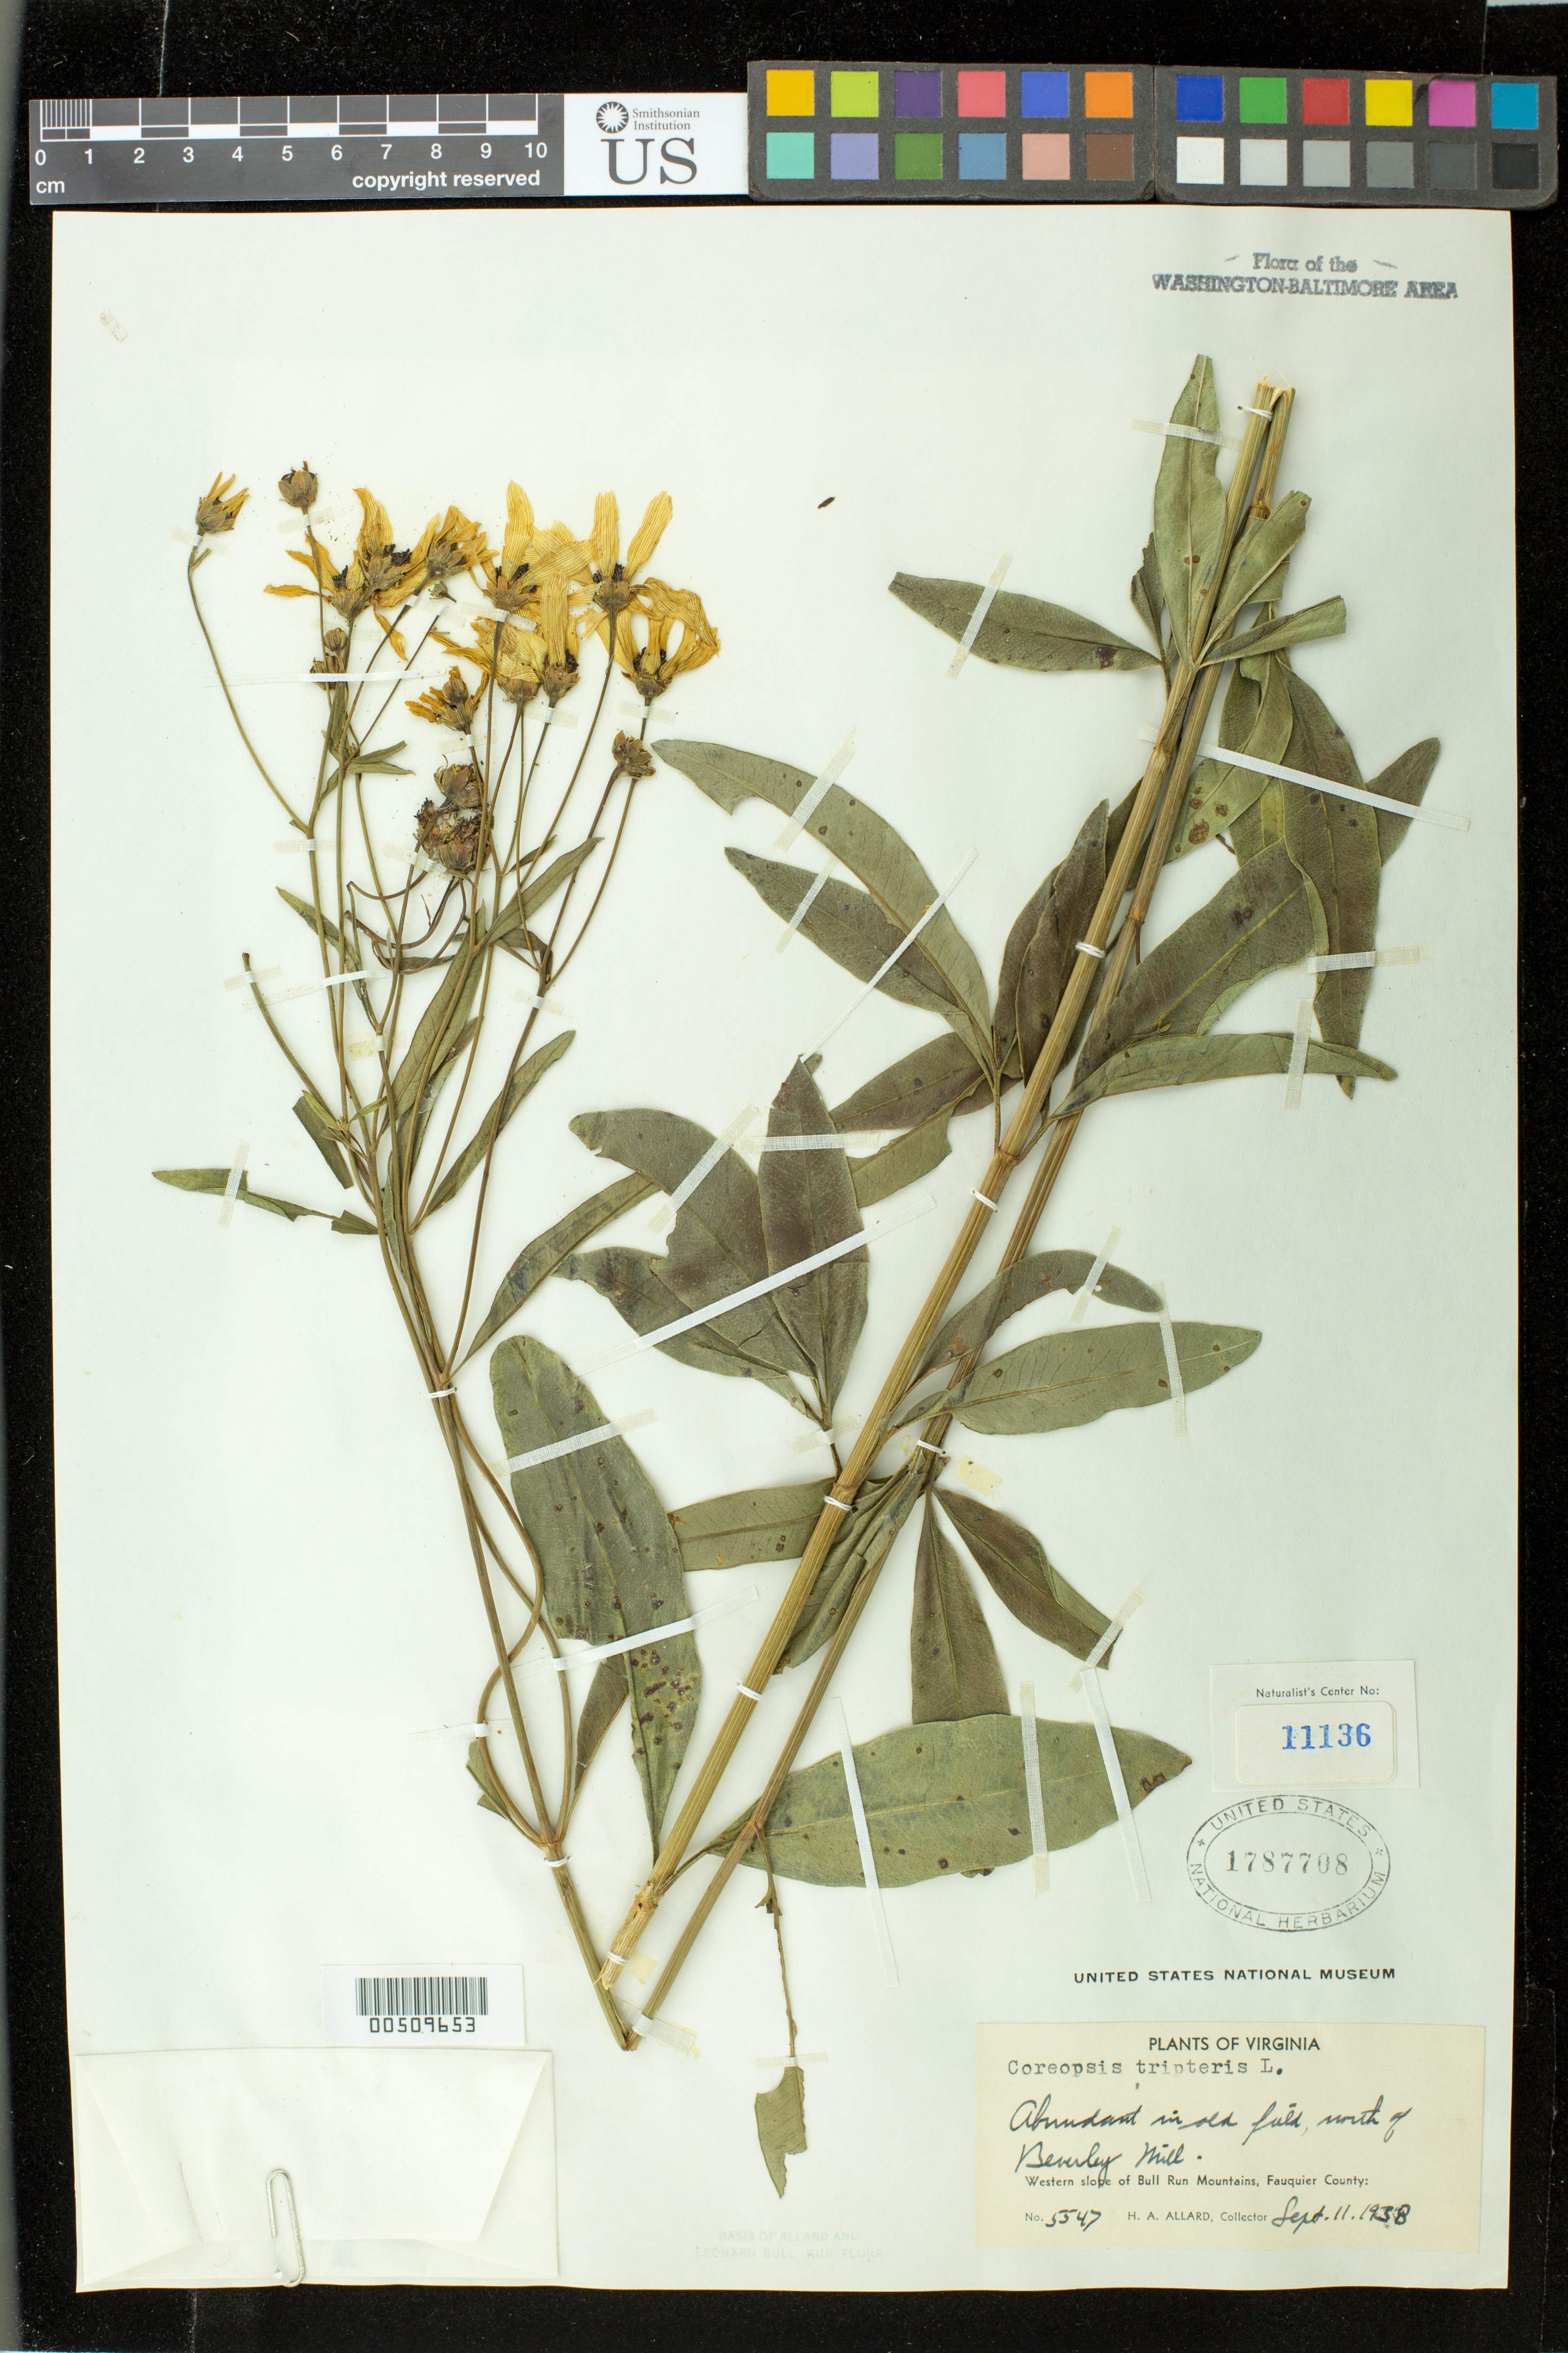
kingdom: Plantae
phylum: Tracheophyta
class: Magnoliopsida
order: Asterales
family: Asteraceae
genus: Coreopsis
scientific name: Coreopsis tripteris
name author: L.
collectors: H. A. Allard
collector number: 5547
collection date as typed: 11 Sep 1938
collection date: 1938-09-11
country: United States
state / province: Virginia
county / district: Fauquier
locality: Bull Run Mts., Beverley Mill Bull Run Mts.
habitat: in old field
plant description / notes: Specimens returned from Naturalist Center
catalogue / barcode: US 1787708